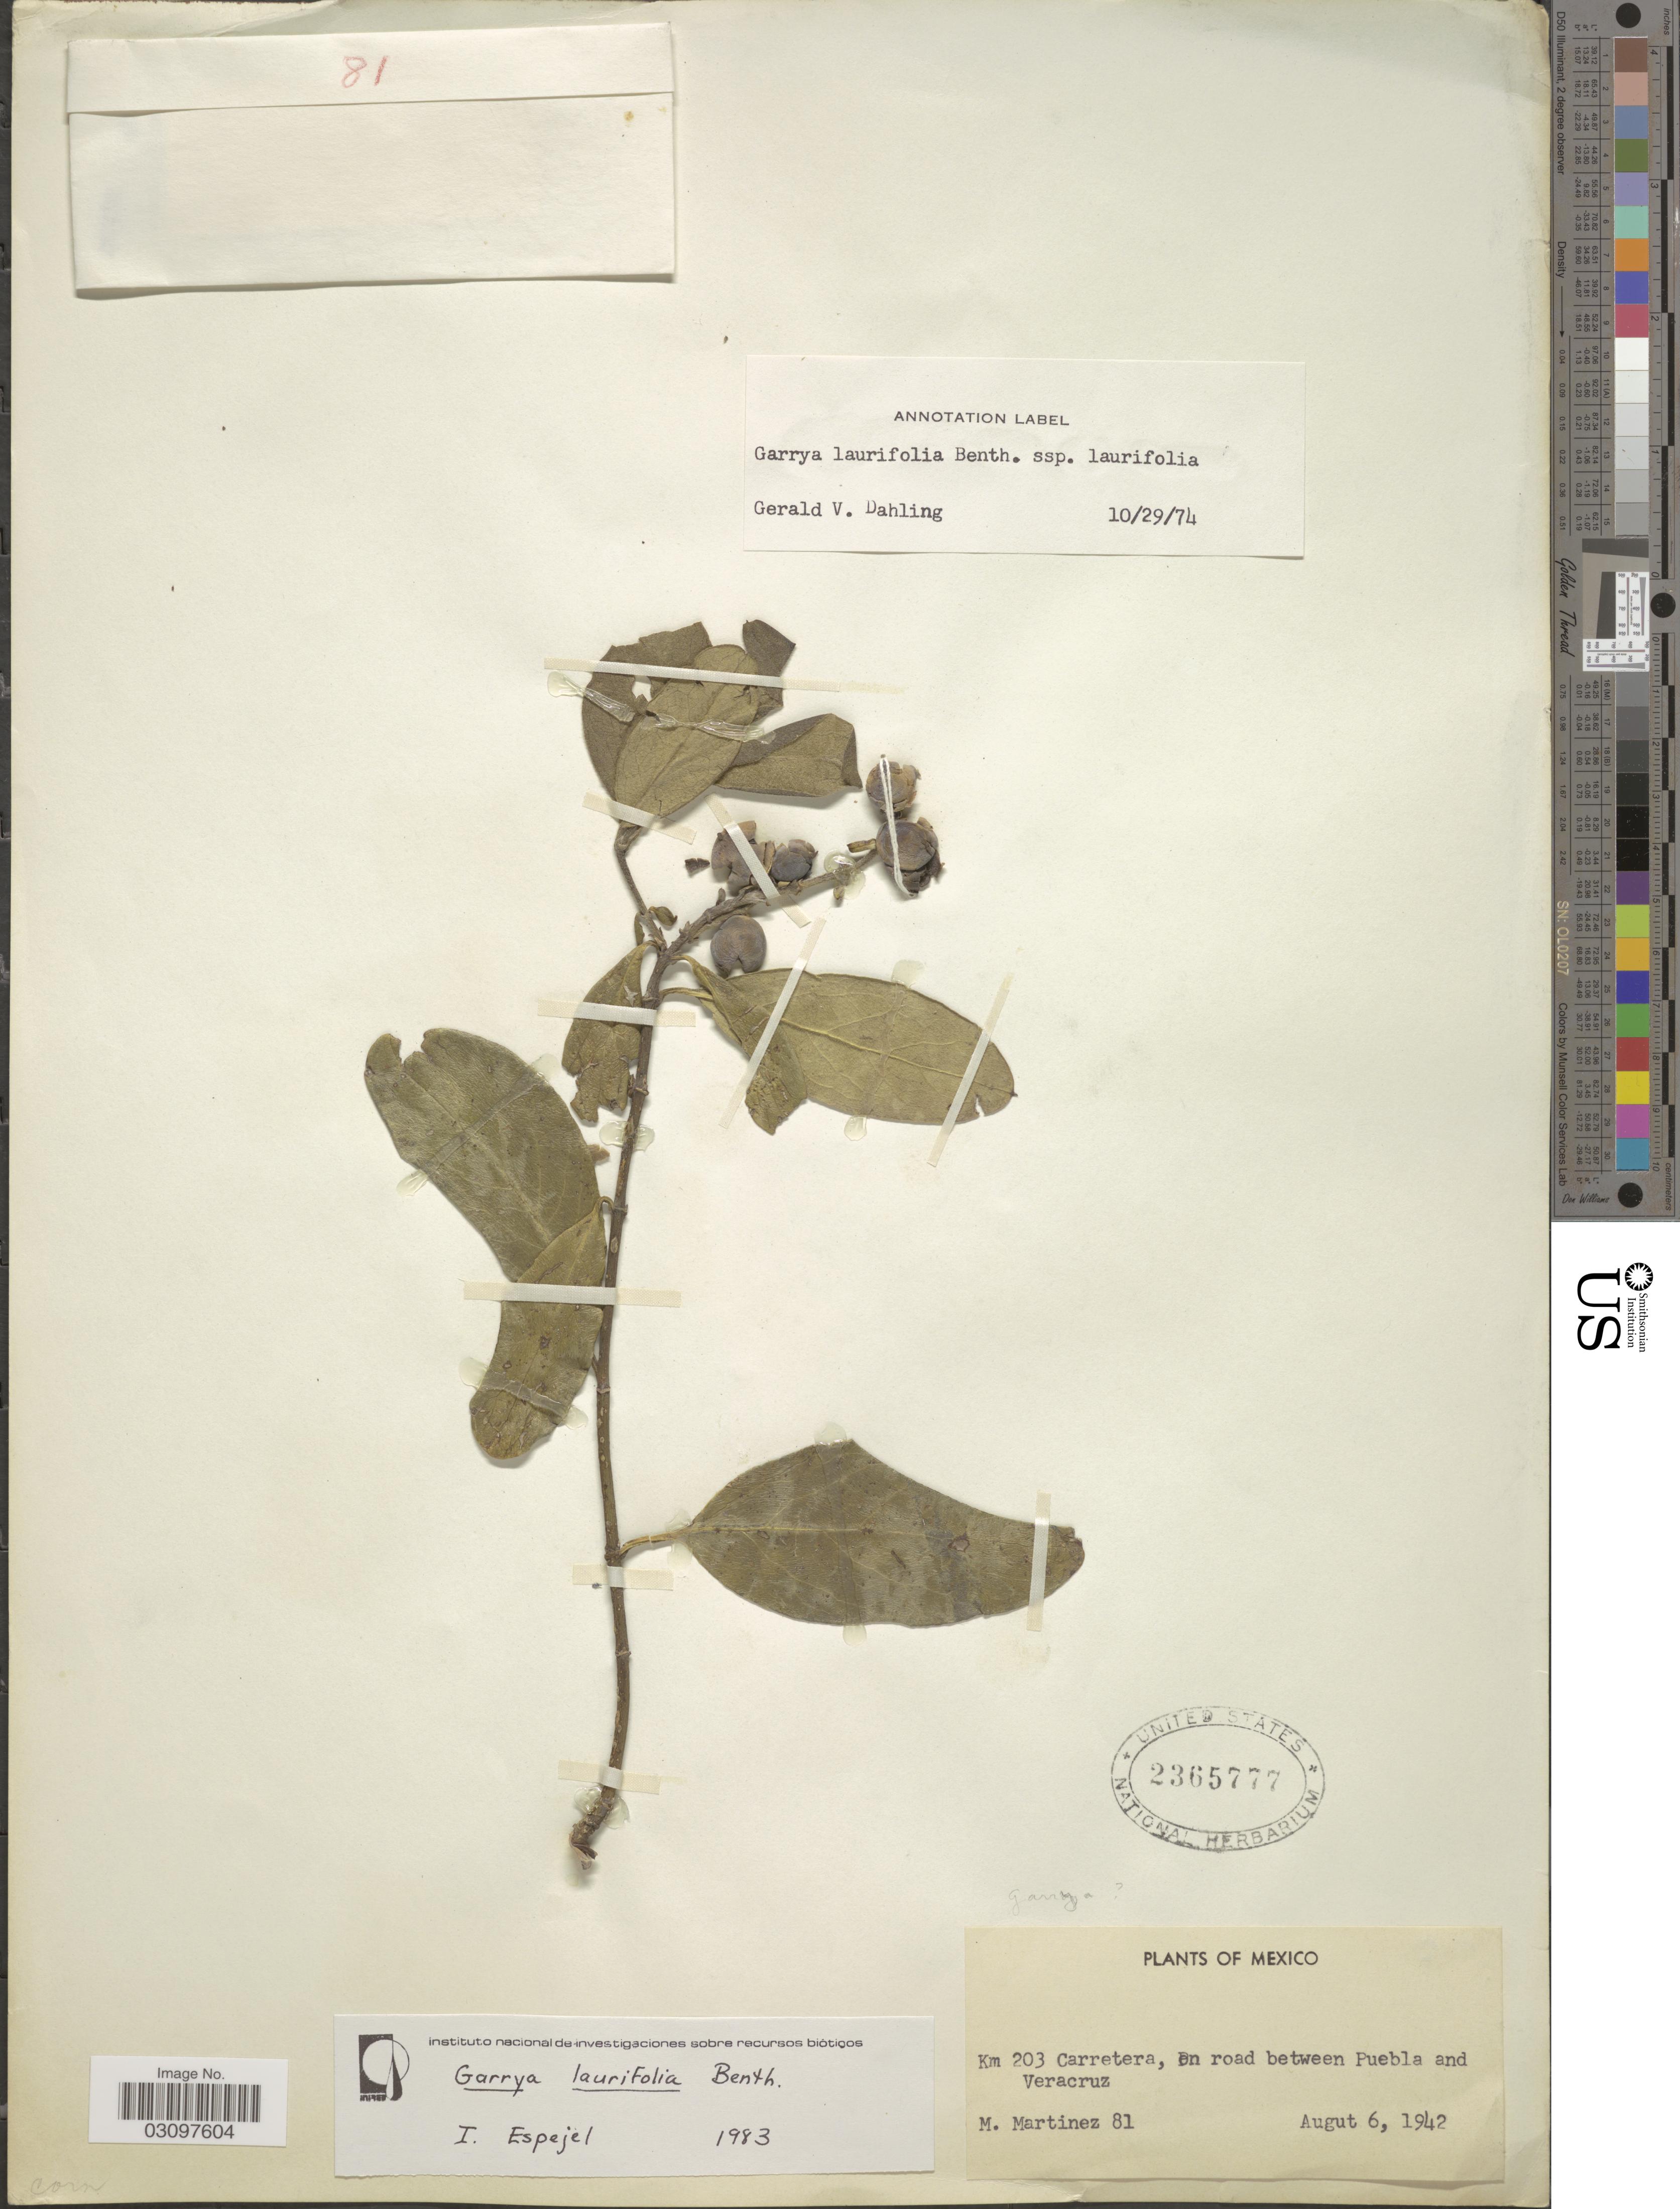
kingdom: Plantae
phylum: Tracheophyta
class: Magnoliopsida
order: Garryales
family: Garryaceae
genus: Garrya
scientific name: Garrya laurifolia subsp. laurifolia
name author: Hartw. ex Benth.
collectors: M. Martínez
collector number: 81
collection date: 1942-08-06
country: Mexico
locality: Km 203 Carretera, on road between Puebla and Veracruz.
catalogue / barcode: US 2365777